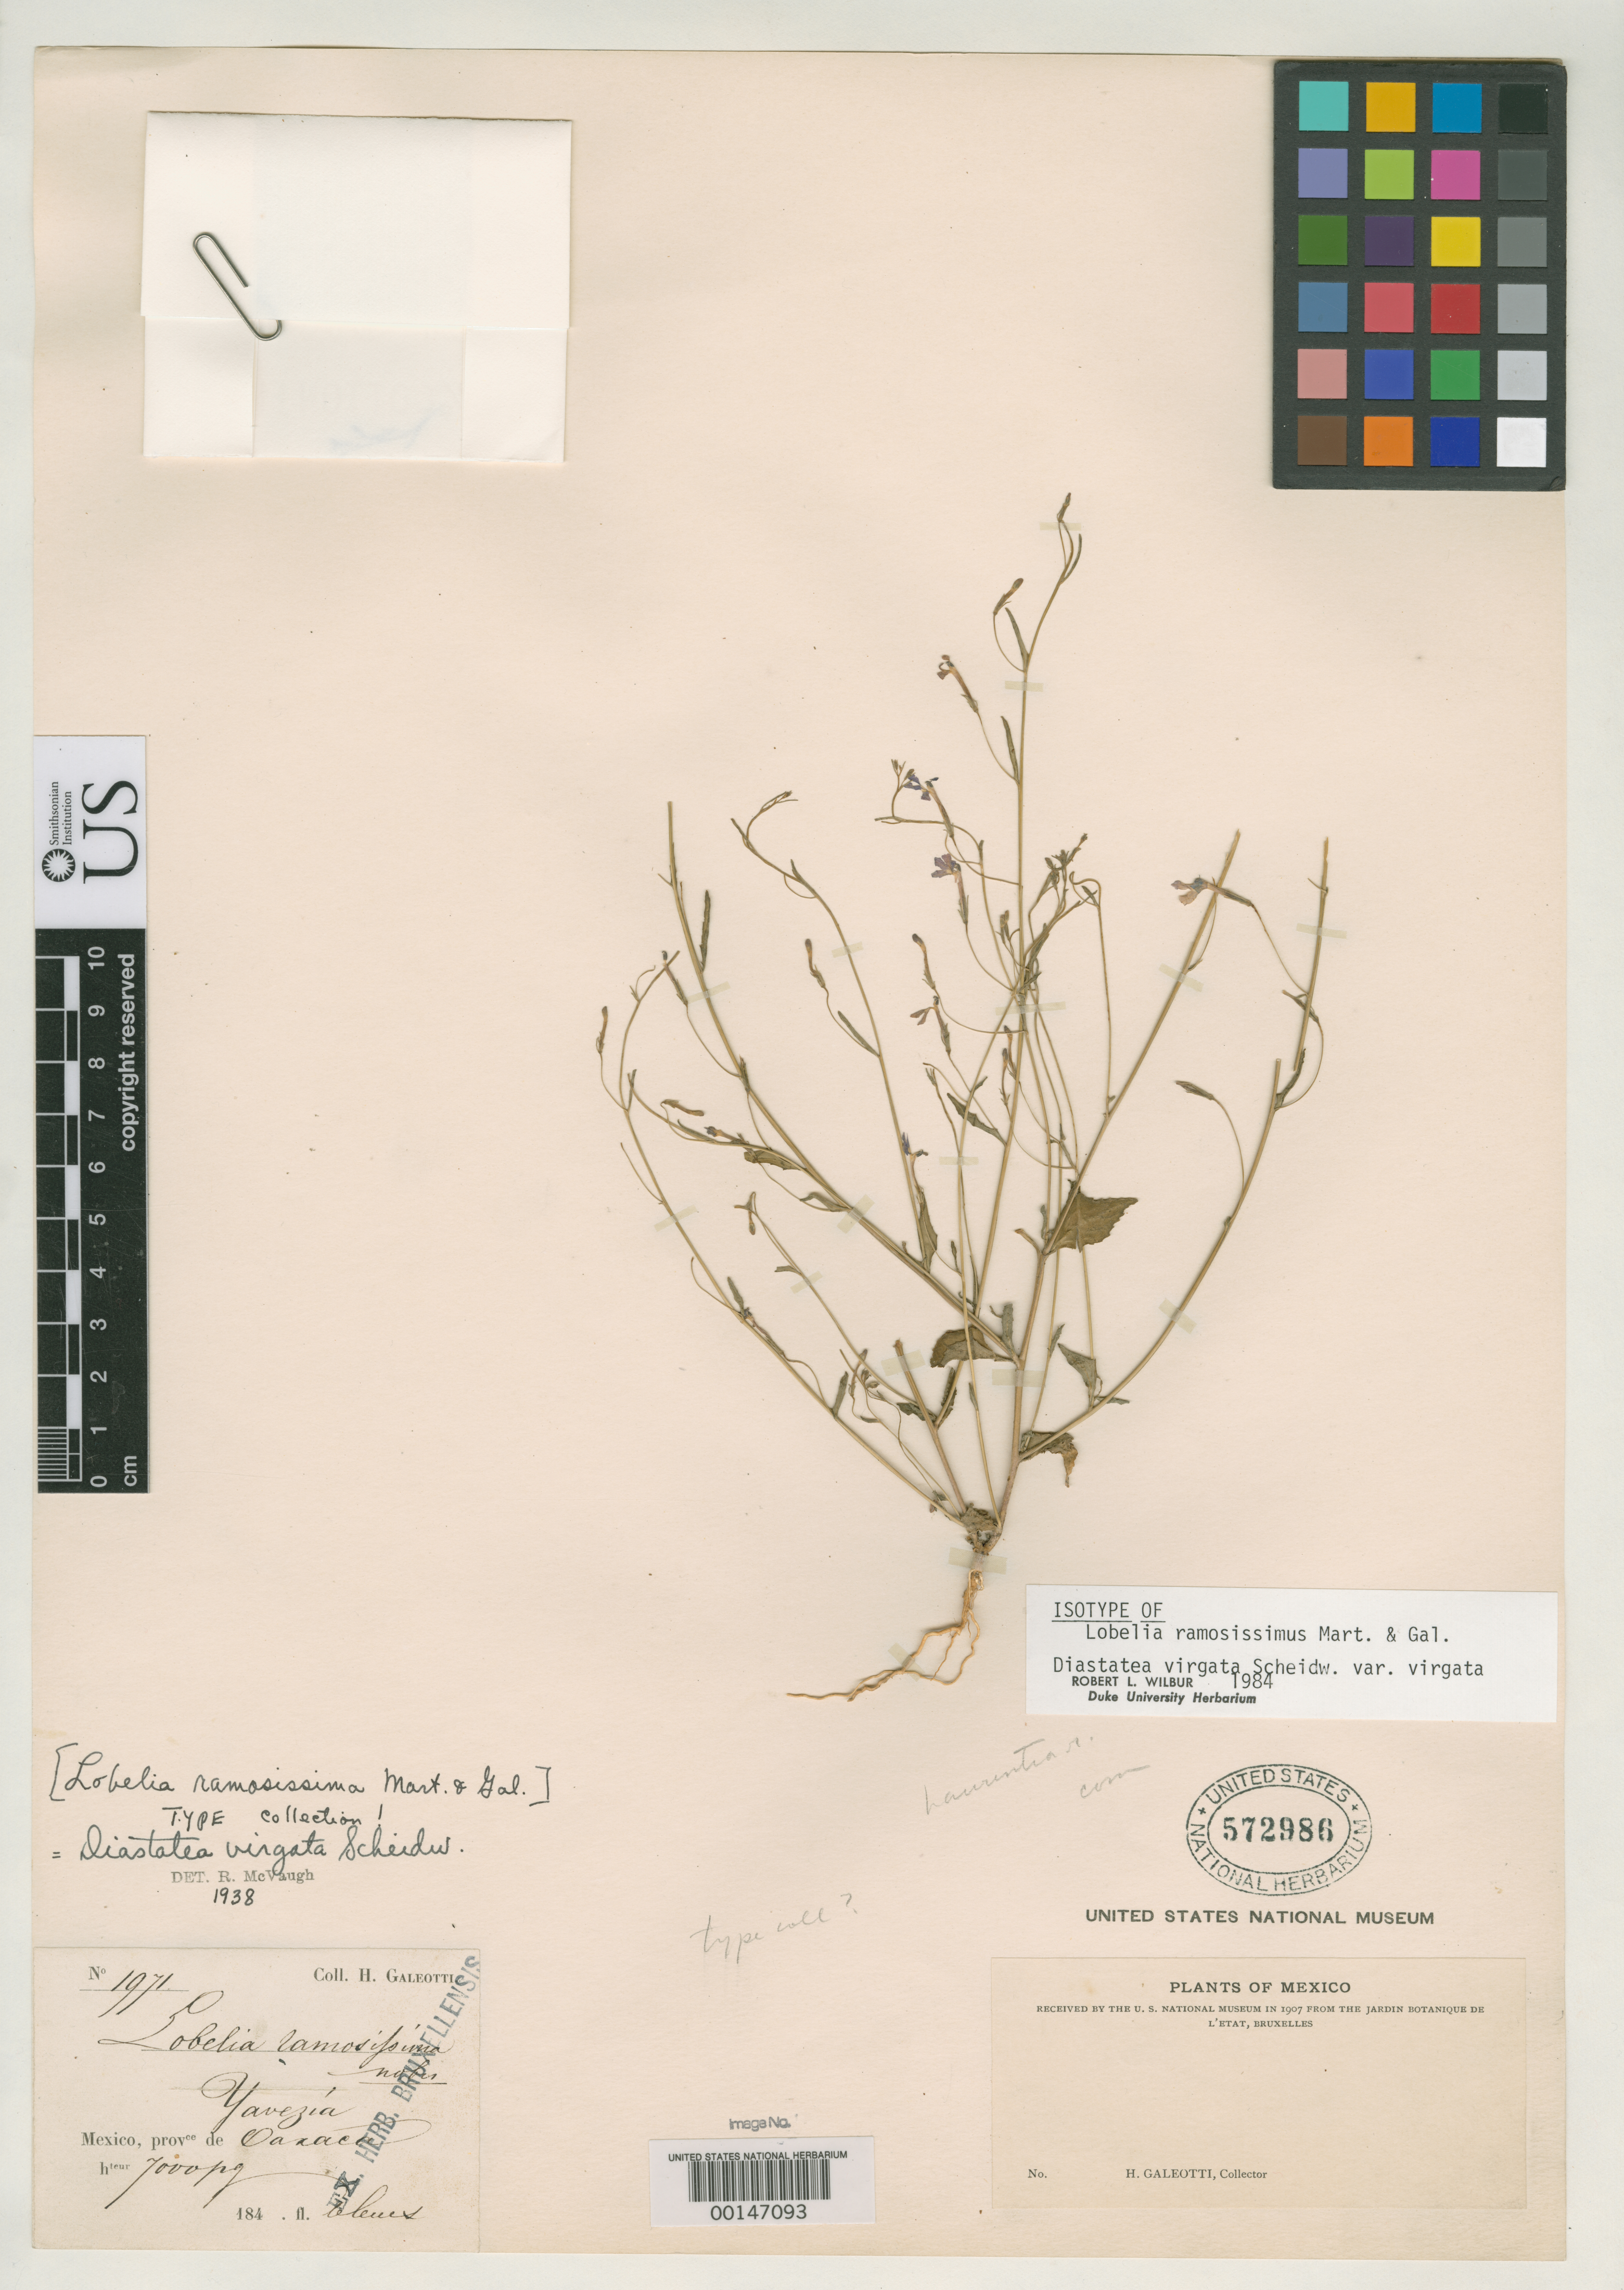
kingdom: Plantae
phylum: Tracheophyta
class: Magnoliopsida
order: Asterales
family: Campanulaceae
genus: Lobelia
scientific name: Lobelia ramosissima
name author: M. Martens & Galeotti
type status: Type Collection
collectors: H. G. Galeotti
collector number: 1971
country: Mexico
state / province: Oaxaca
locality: Yavezia.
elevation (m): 2134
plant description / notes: See also USNH 454800 for additional material apparently erroneously mounted as Galeotti 1970 (=label for Lobelia parviflora Mart. & Galeotti, and filed under that name in the type herbarium).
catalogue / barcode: US 572986